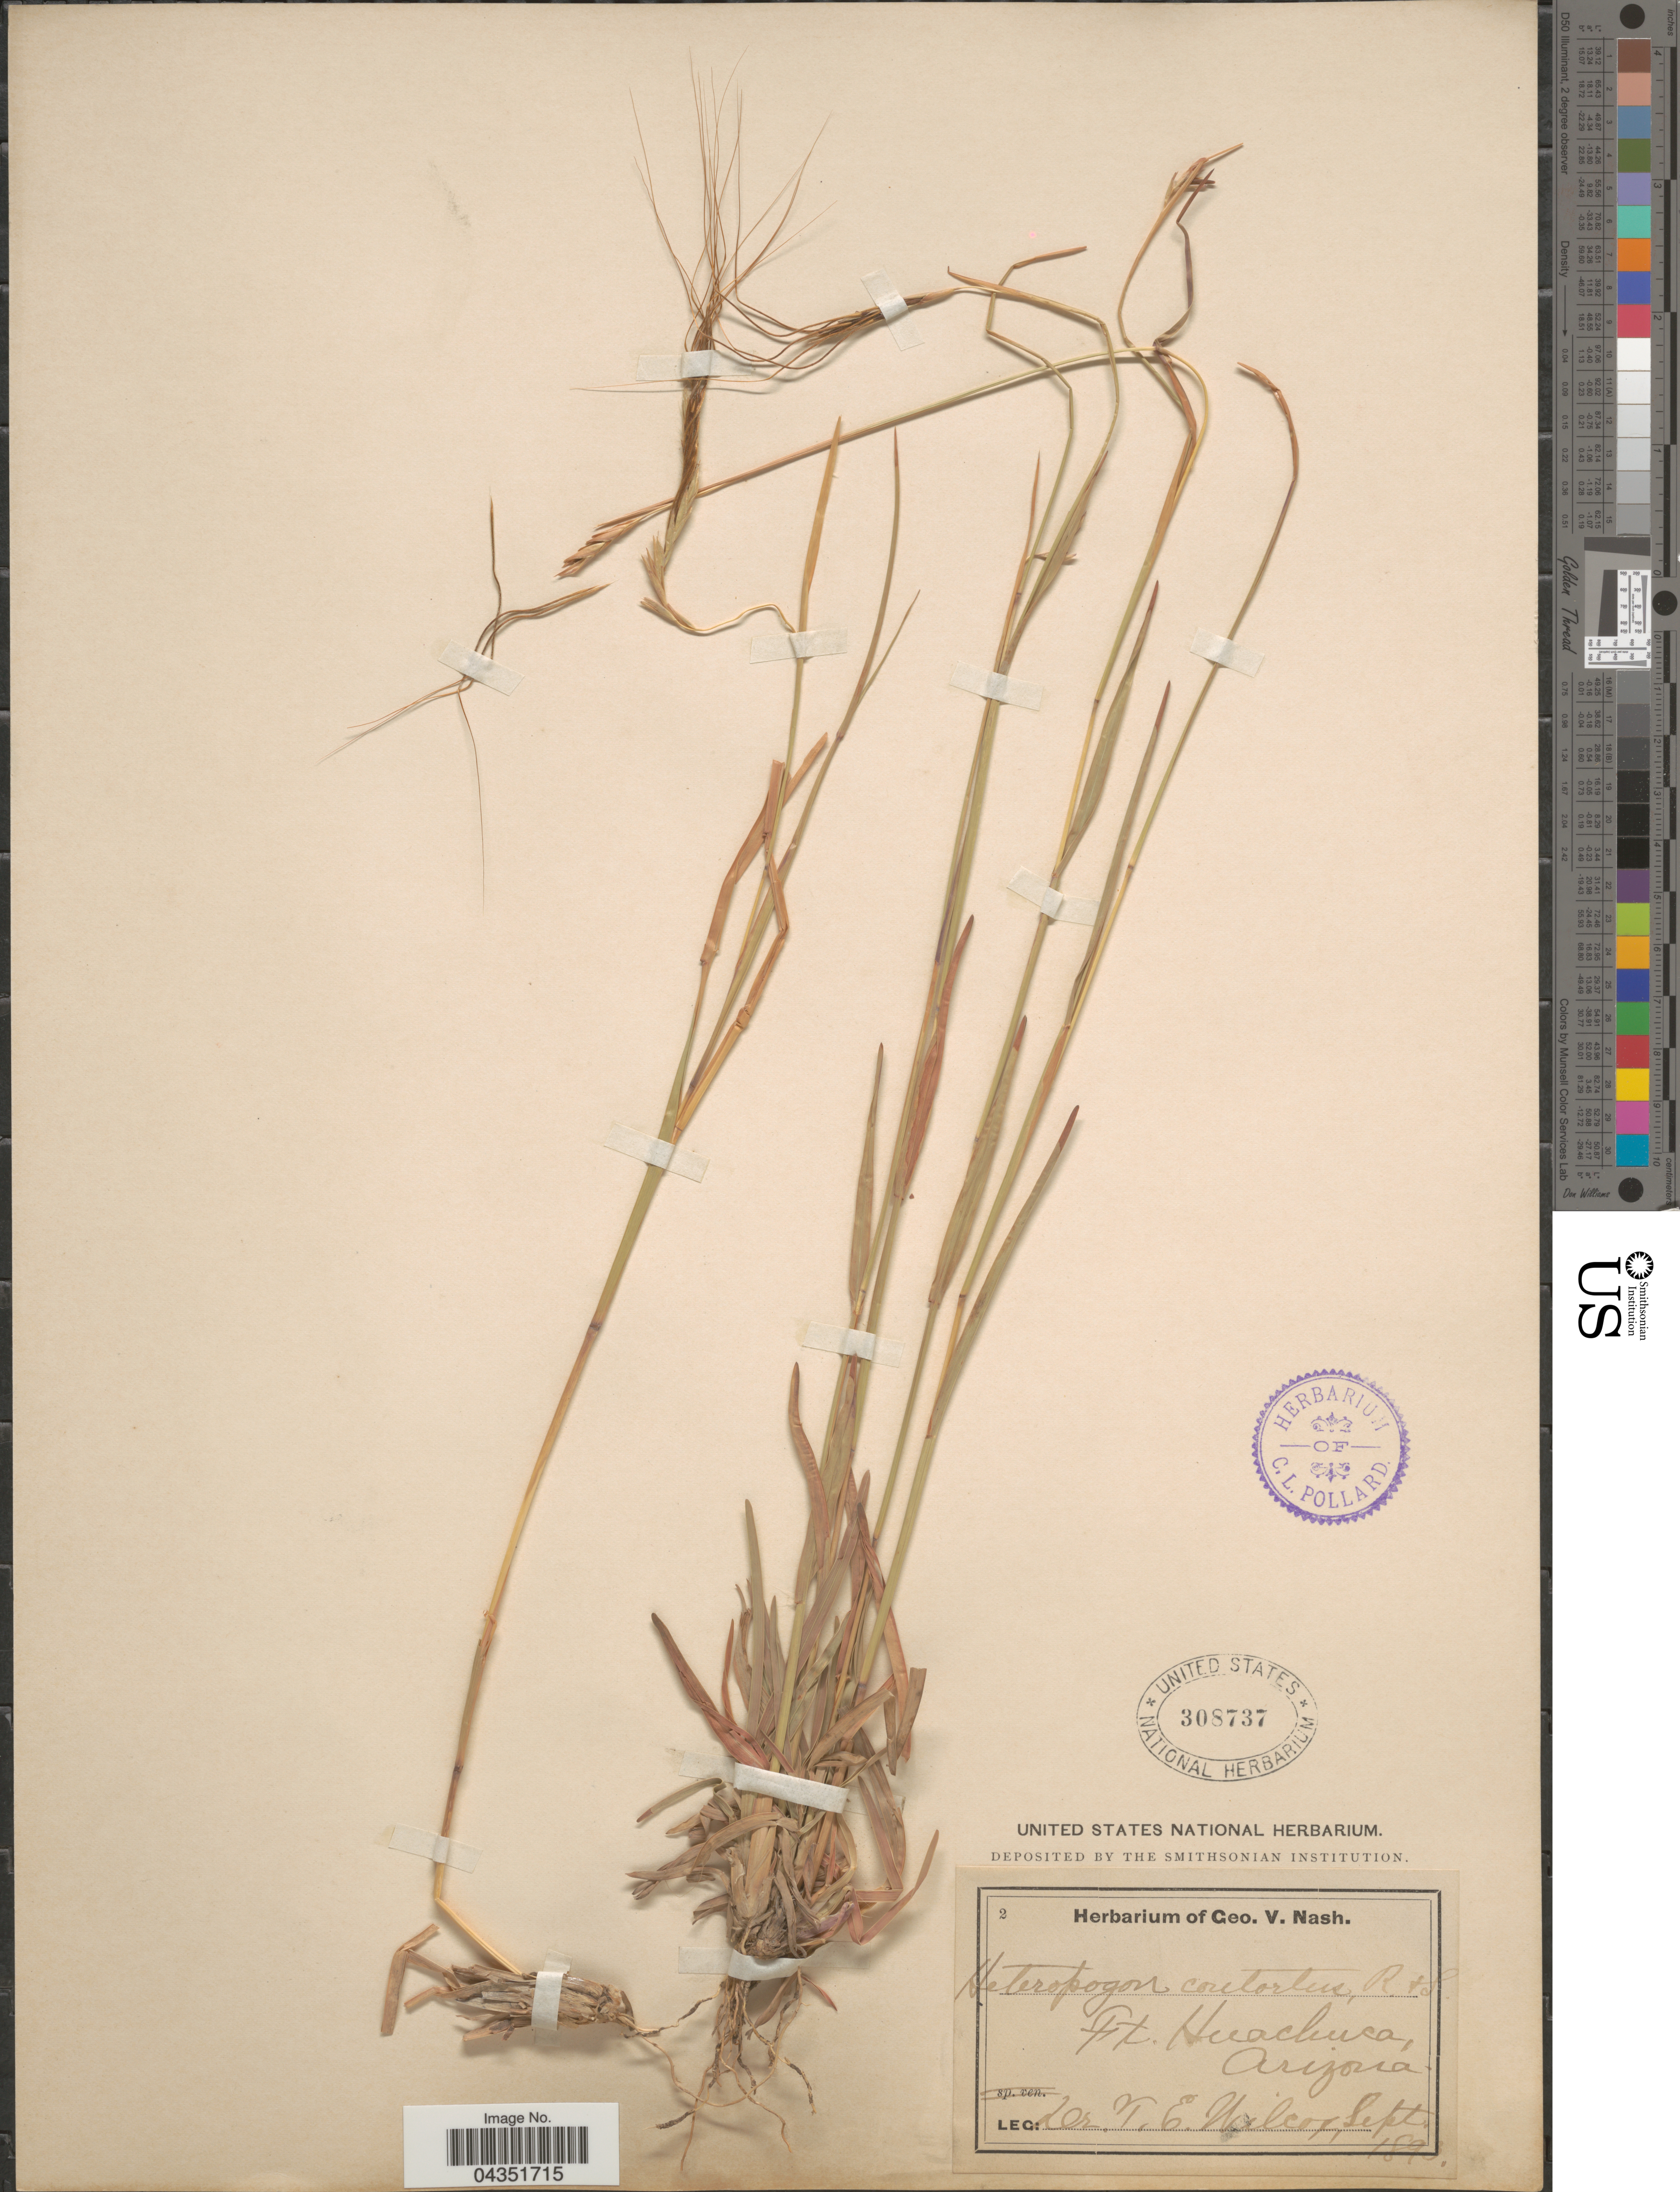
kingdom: Plantae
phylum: Tracheophyta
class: Liliopsida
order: Poales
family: Poaceae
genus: Heteropogon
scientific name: Heteropogon contortus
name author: (L.) P. Beauv. ex Roem. & Schult.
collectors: T. E. Wilcox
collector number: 2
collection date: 1893-09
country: United States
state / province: Arizona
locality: Ft. Huachuca.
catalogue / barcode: US 308737